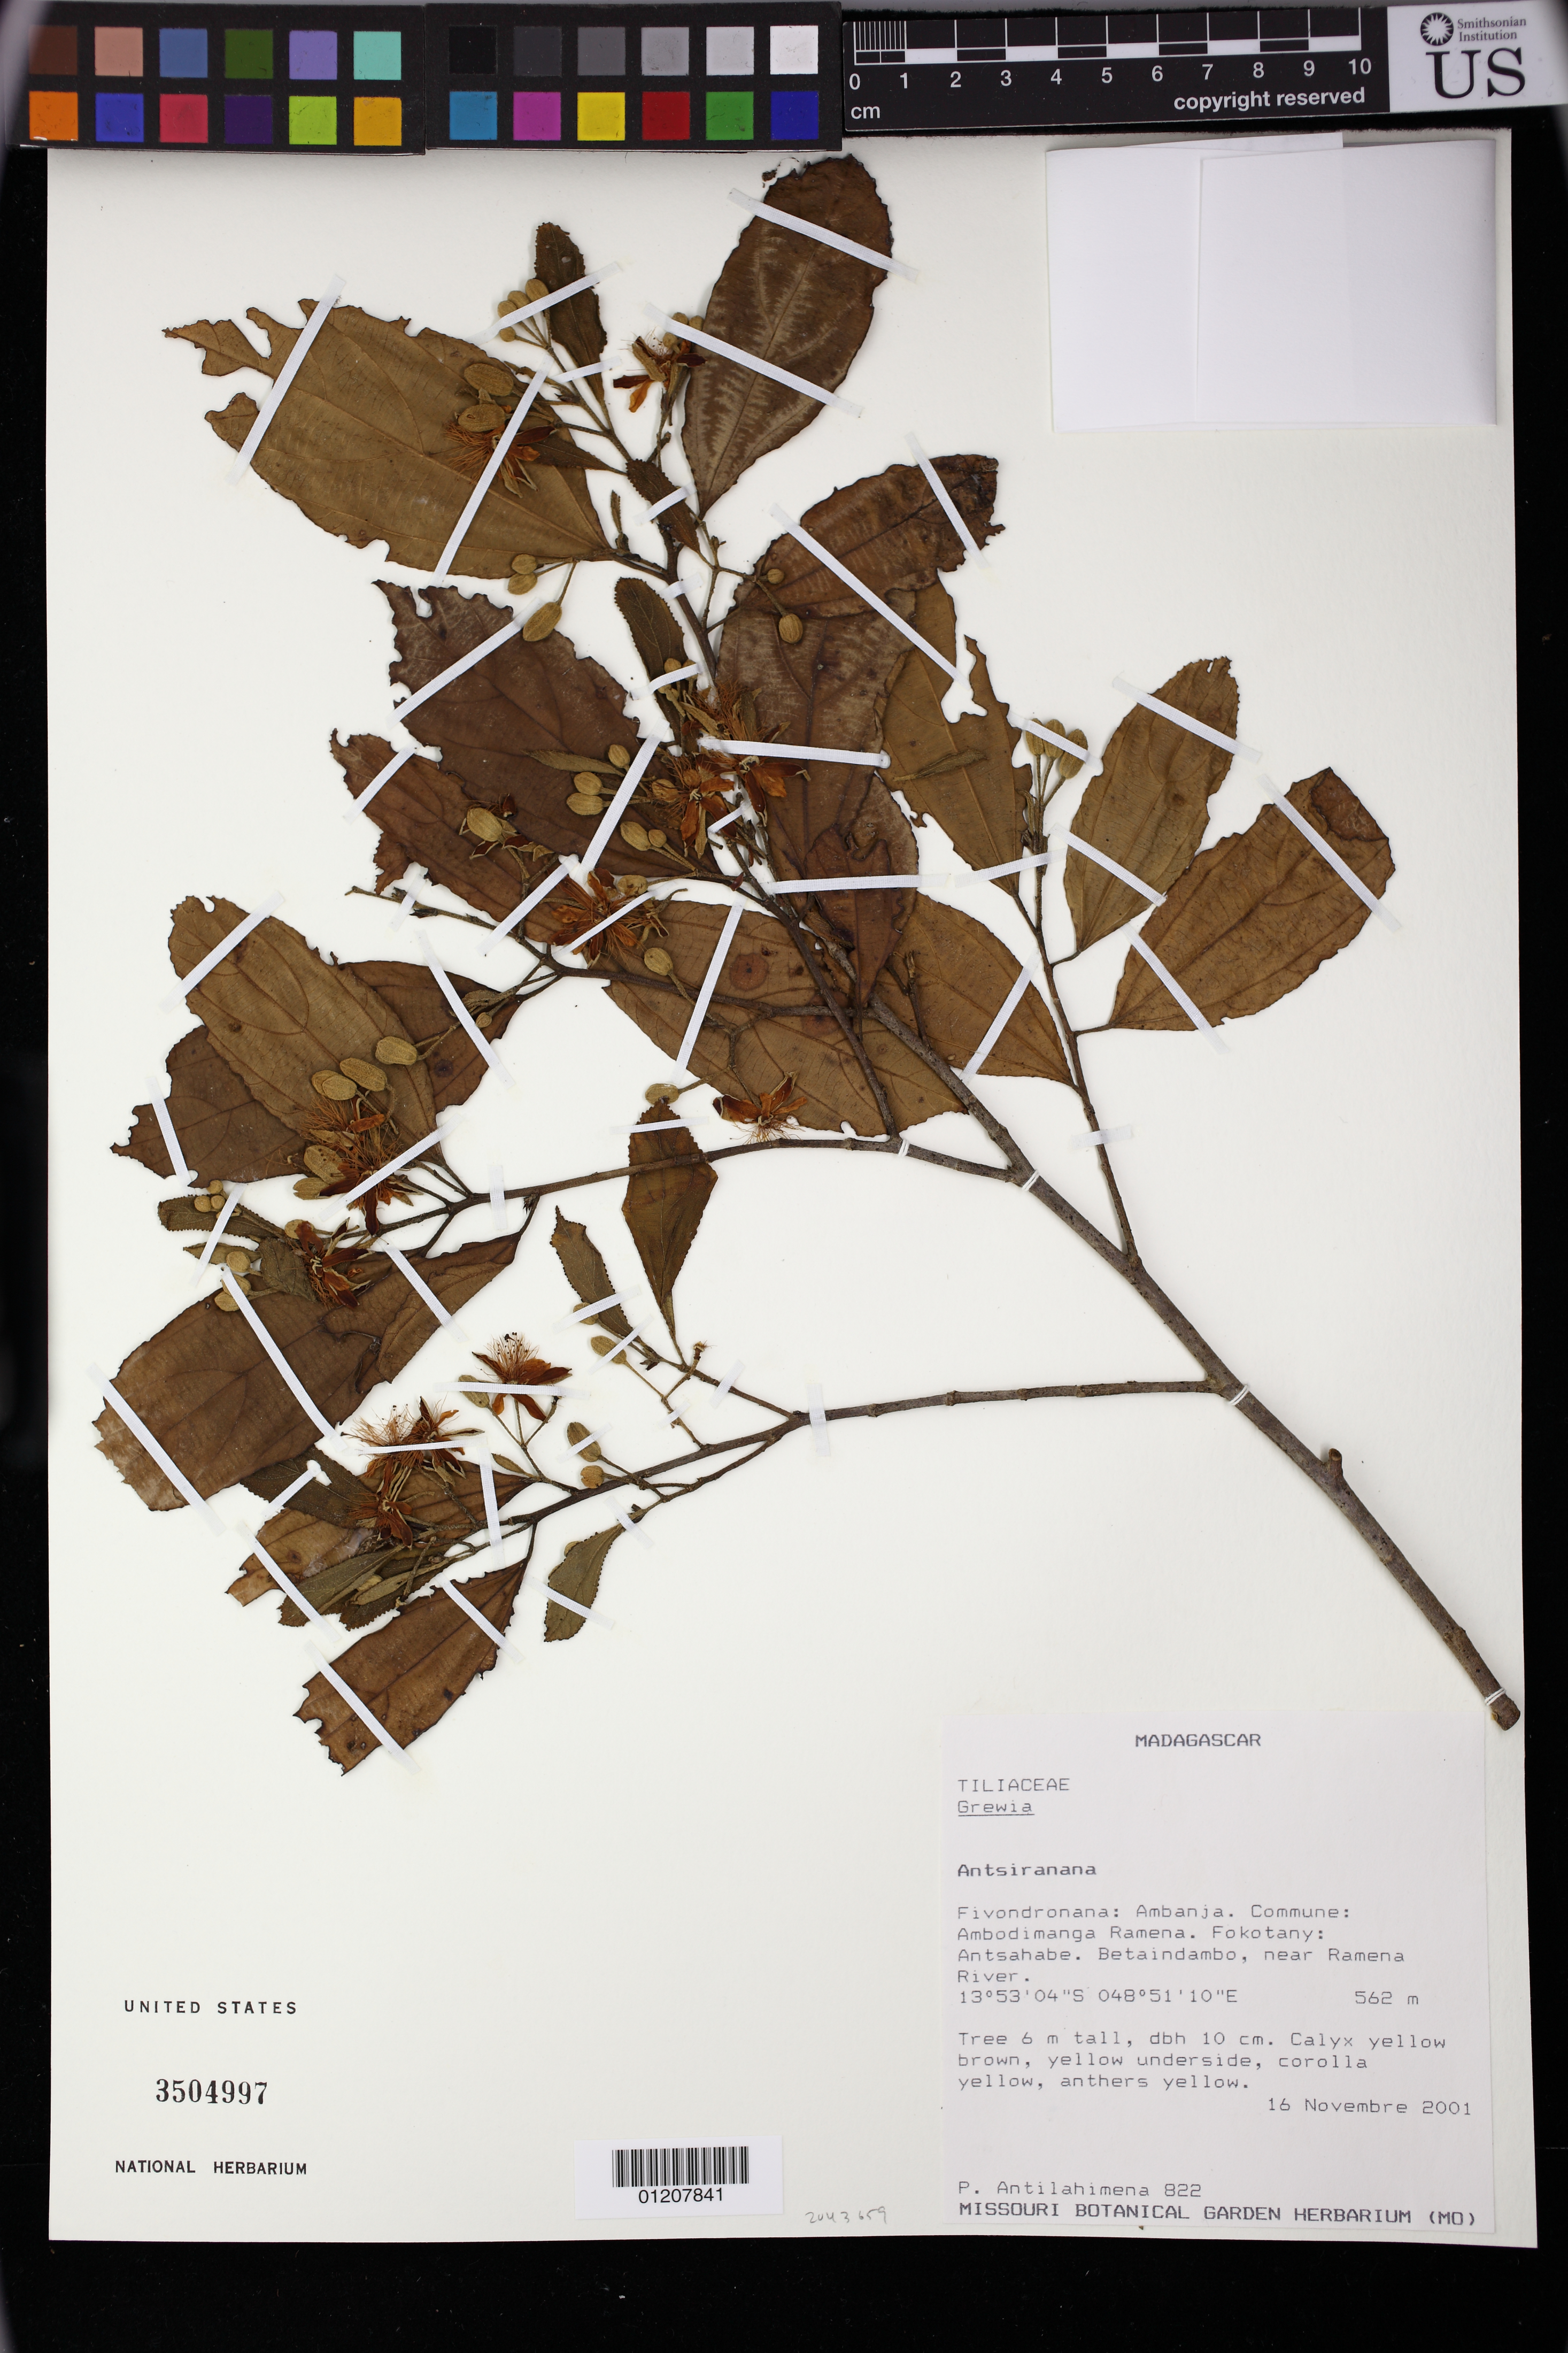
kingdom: Plantae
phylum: Tracheophyta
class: Magnoliopsida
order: Malvales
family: Malvaceae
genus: Grewia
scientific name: Grewia sp.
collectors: P. Antilahimena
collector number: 822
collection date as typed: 16 Nov 2001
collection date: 2001-11-16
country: Madagascar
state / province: Diana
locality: Antsiranana. Fivondronana: Ambanja. Commune: Ambodimanga Ramena. Fokotany: Antsahabe. Betaindambo, near Ramena River.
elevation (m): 562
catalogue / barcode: US 3504997